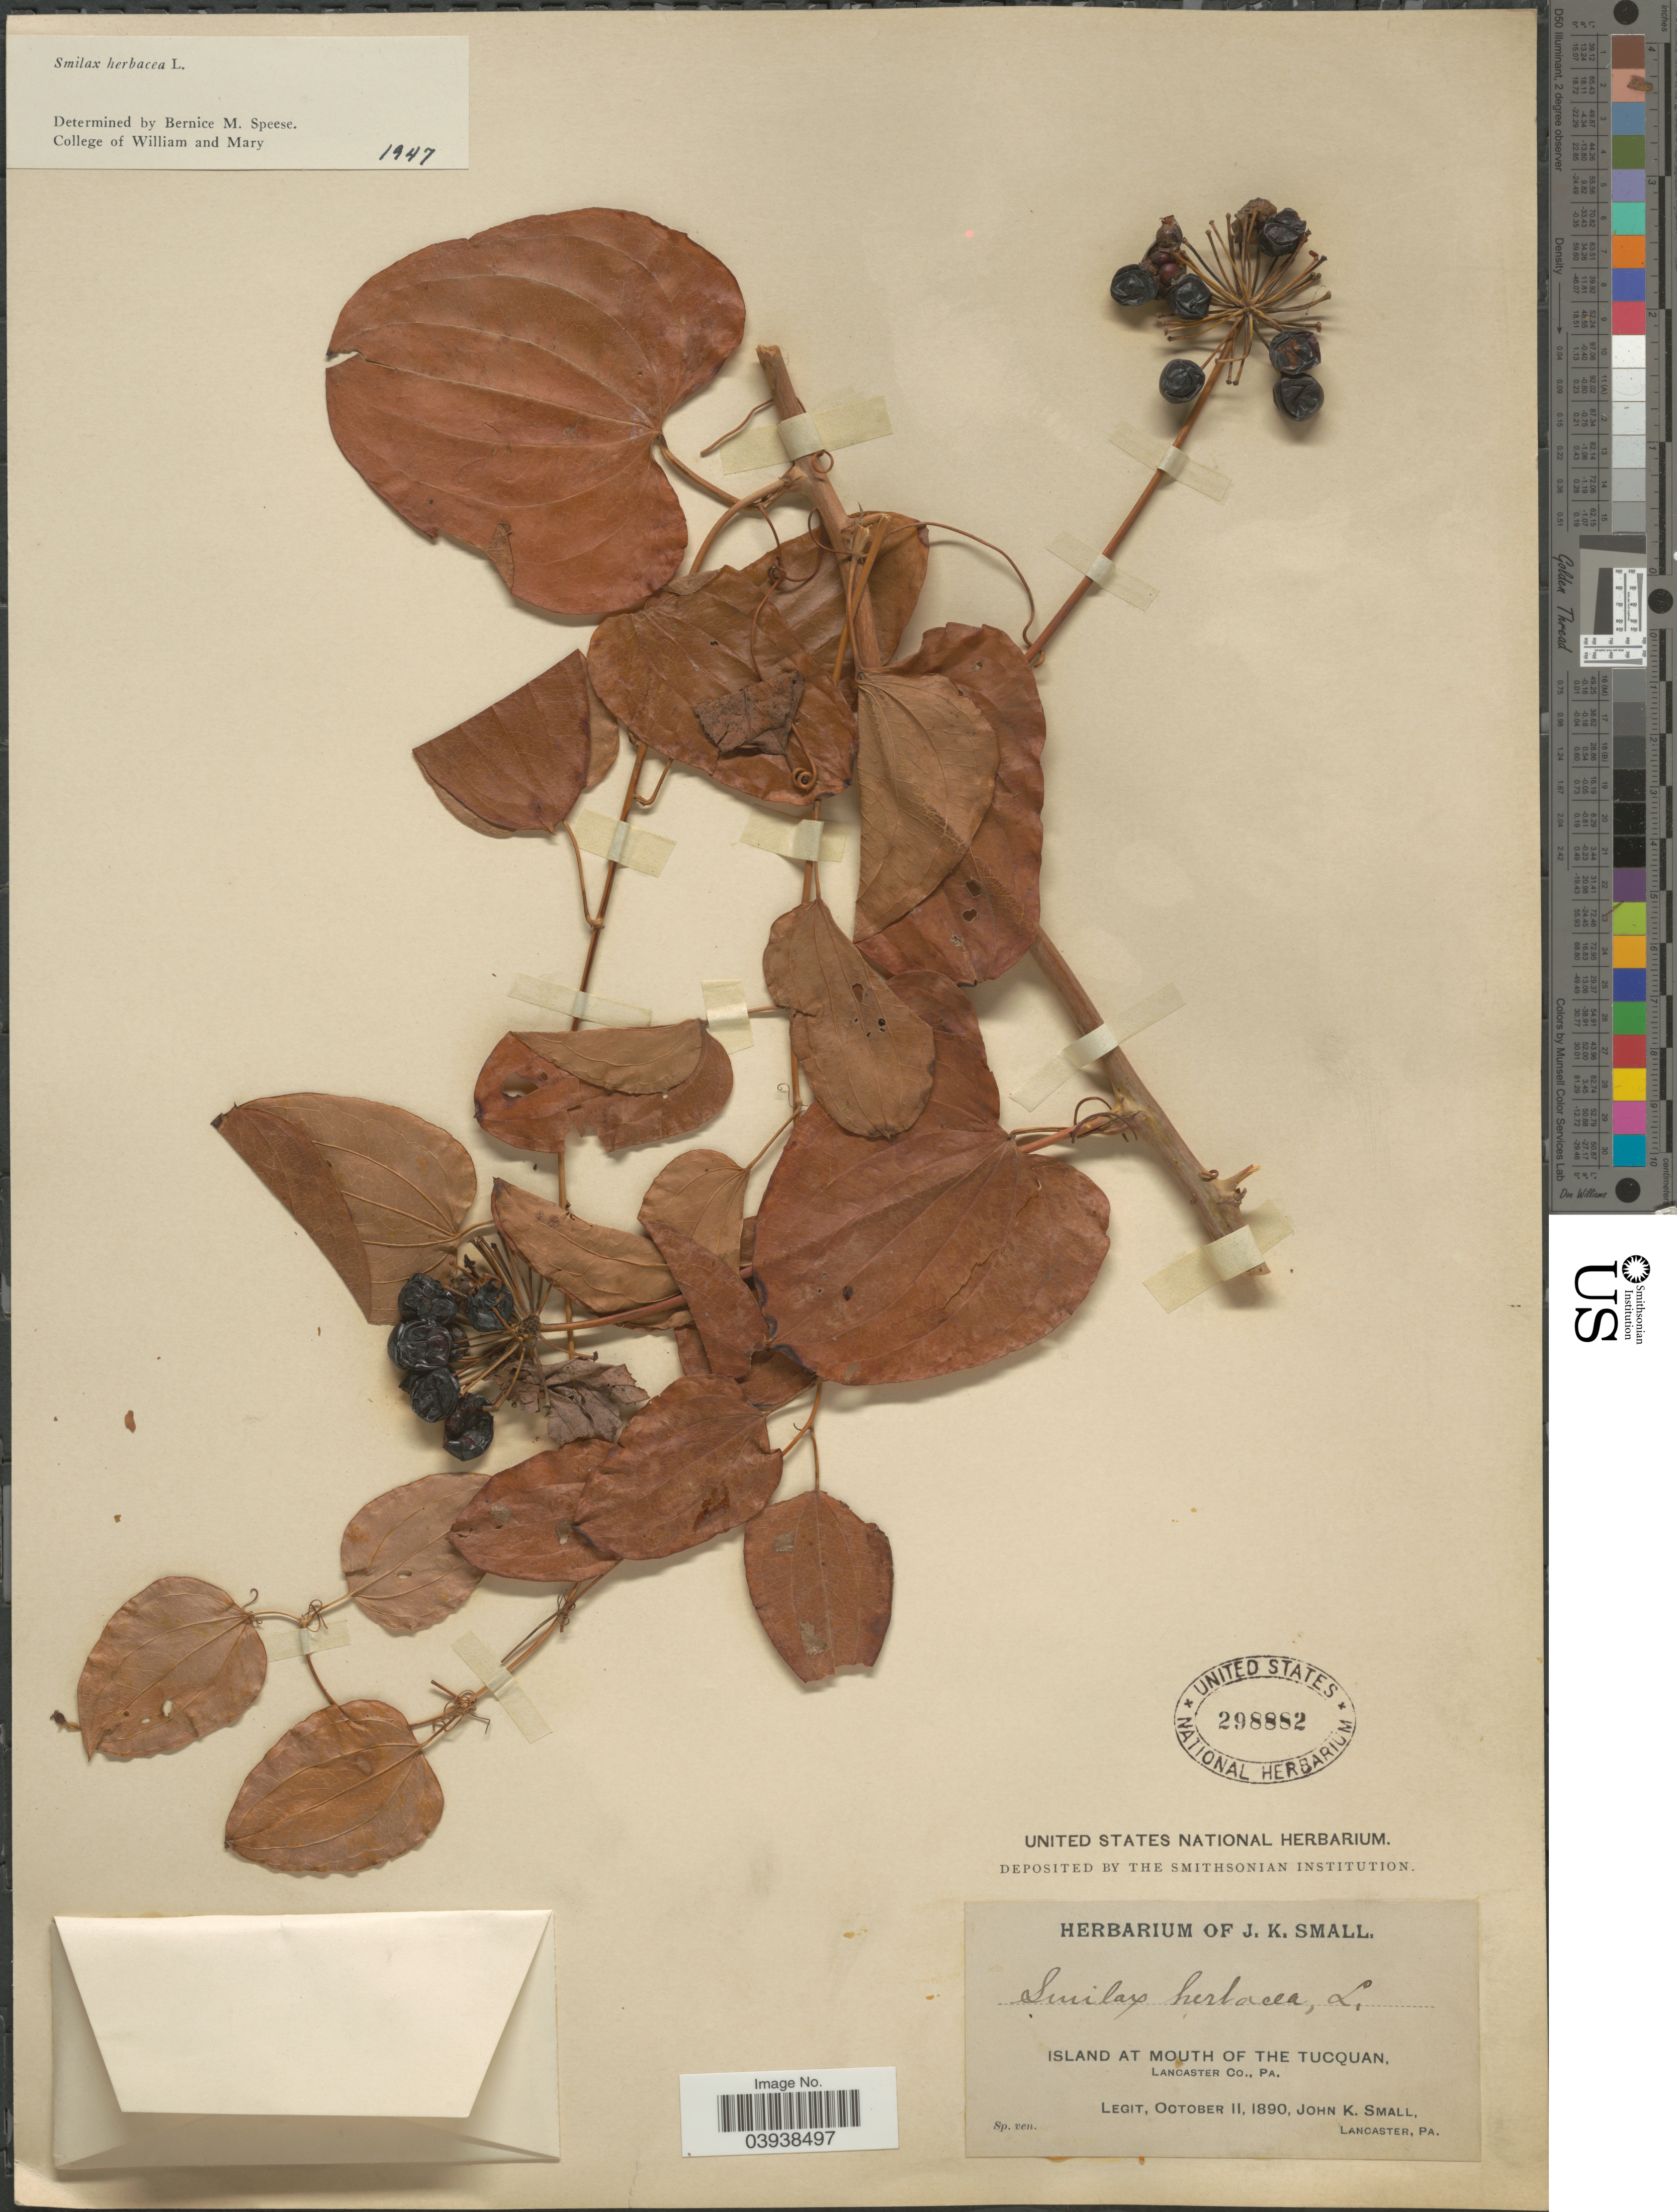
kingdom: Plantae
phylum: Tracheophyta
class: Liliopsida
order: Liliales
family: Smilacaceae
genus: Smilax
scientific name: Smilax herbacea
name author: L.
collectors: J. K. Small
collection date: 1890-10-11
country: United States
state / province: Pennsylvania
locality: Island at mouth of the Tucquan, Lancaster Co.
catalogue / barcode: US 298882